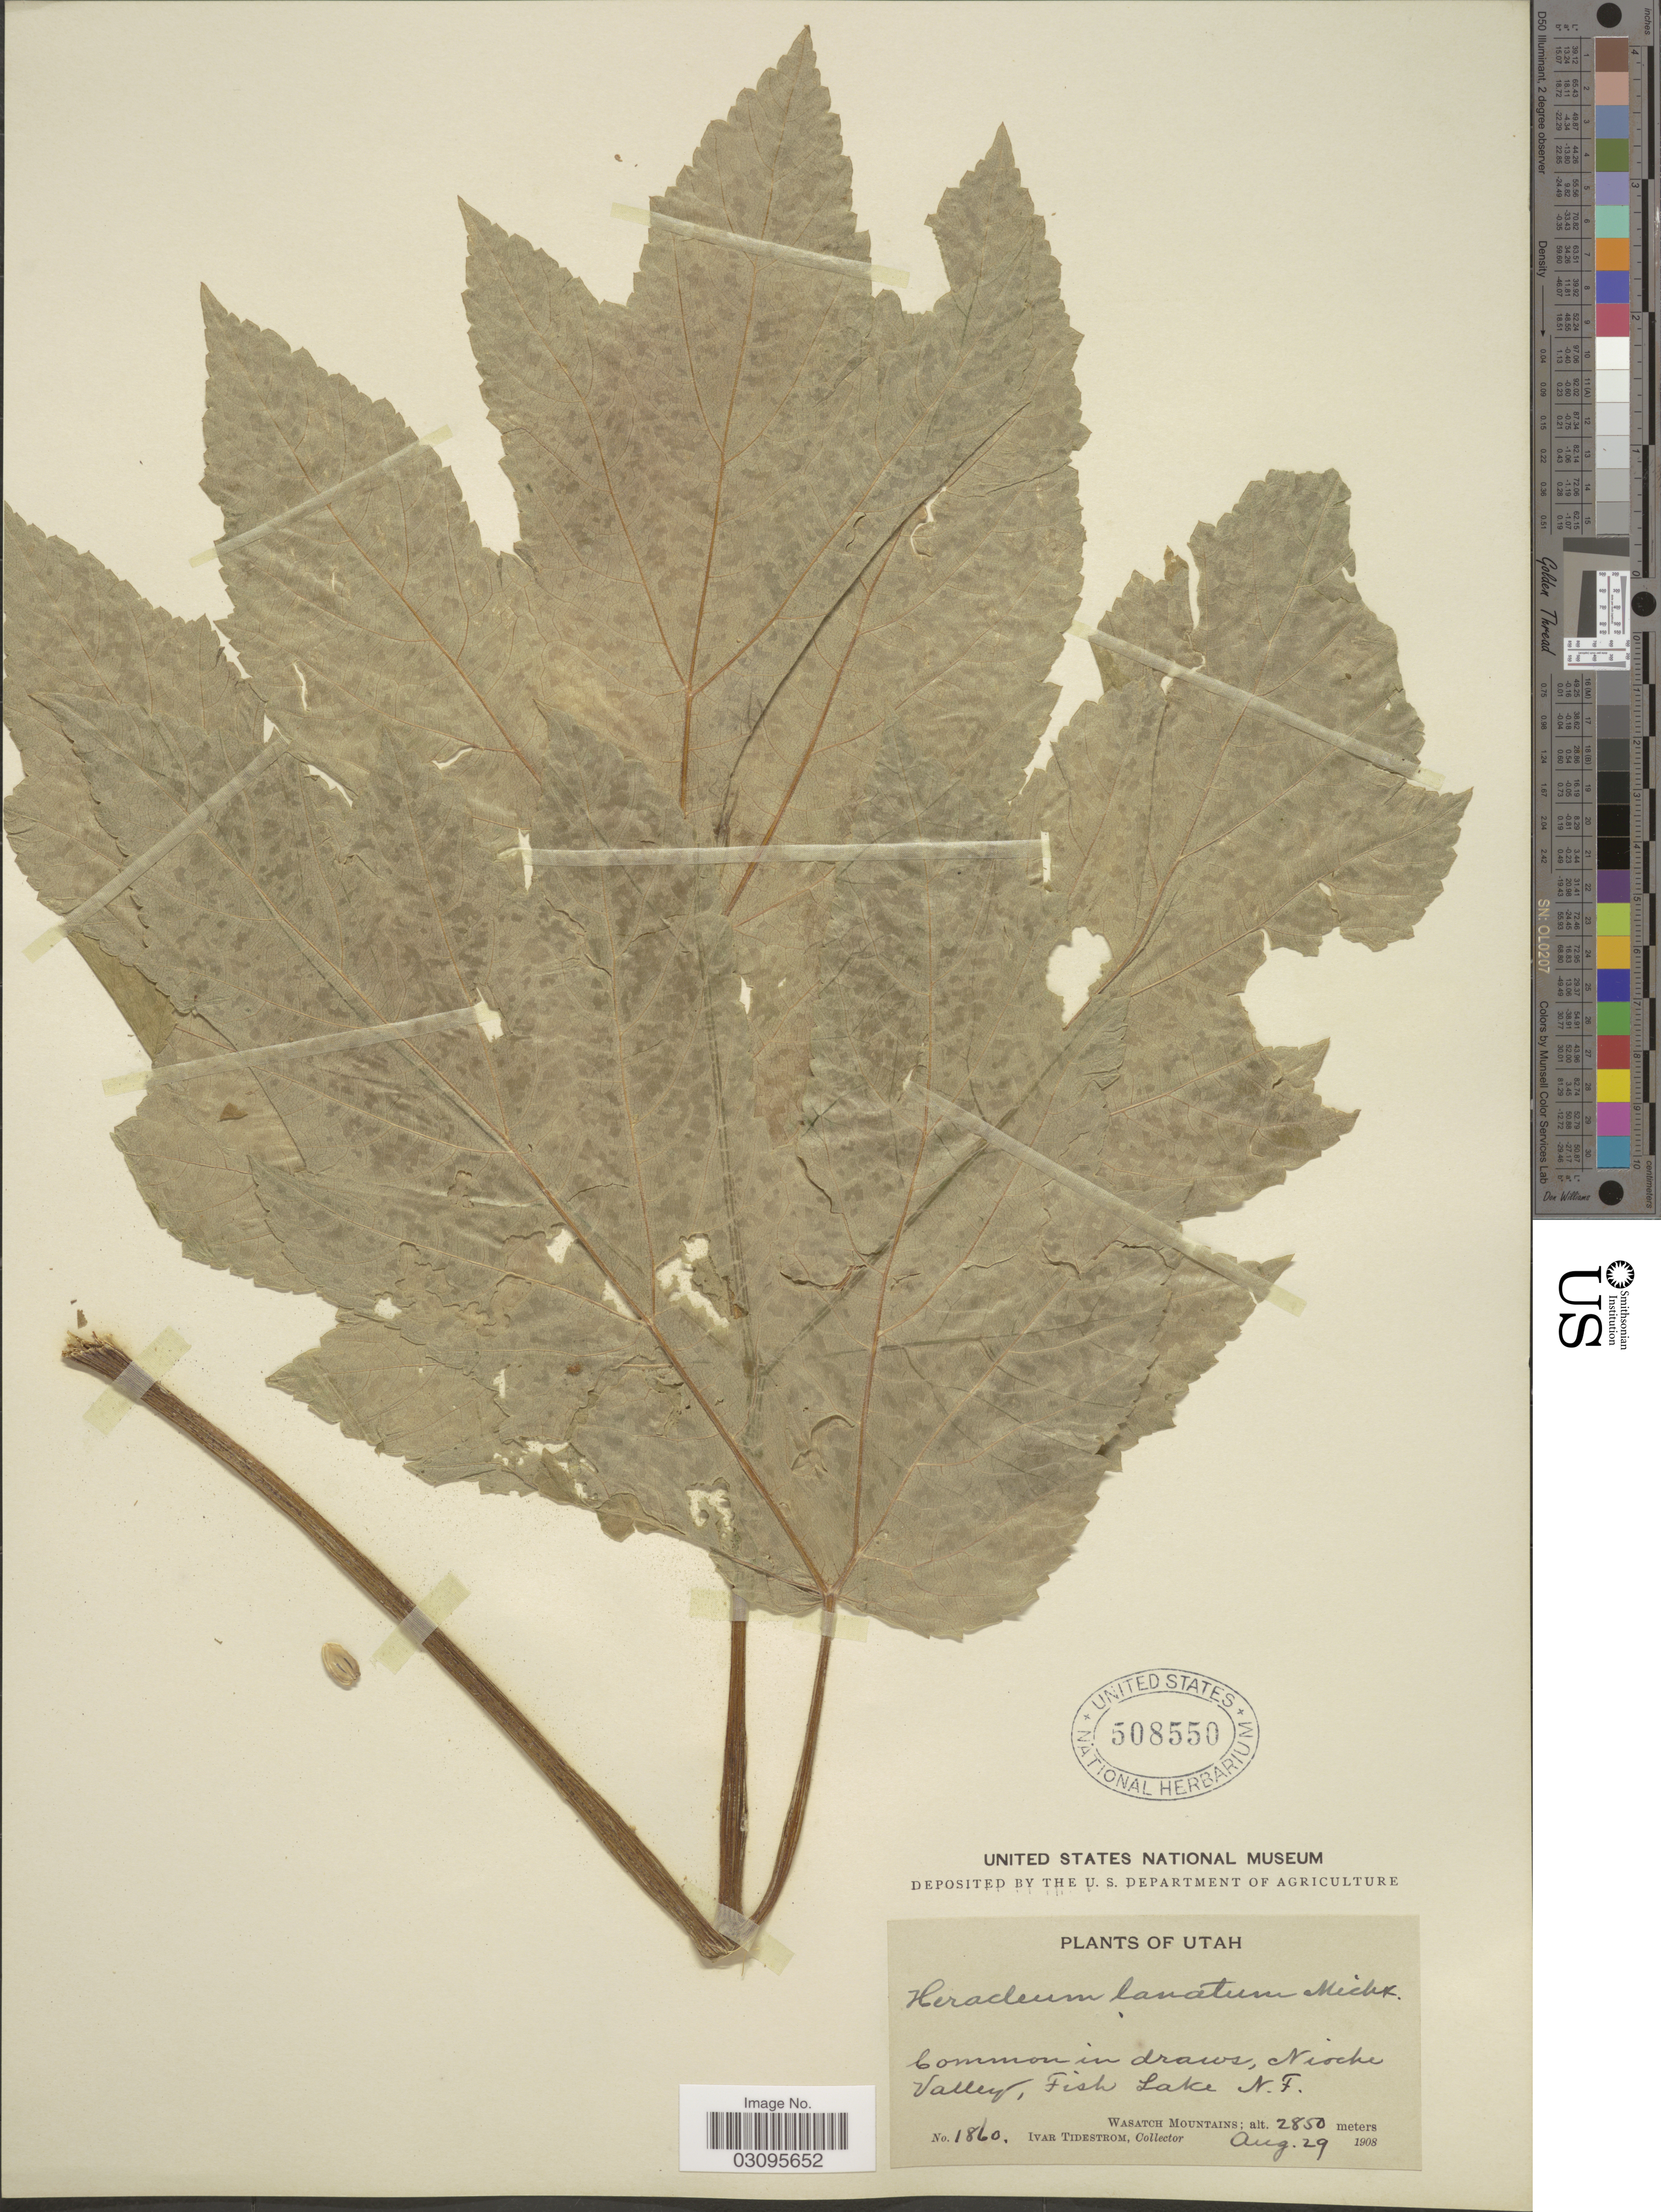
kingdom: Plantae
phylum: Tracheophyta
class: Magnoliopsida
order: Apiales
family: Apiaceae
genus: Heracleum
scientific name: Heracleum lanatum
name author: Michx.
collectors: I. F. Tidestrom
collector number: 1860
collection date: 1908-08-29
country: United States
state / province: Utah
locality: Common in draws, Nioche Valley, Fish Lake N.F., Wasatch Mountains.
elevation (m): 2850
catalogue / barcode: US 508550